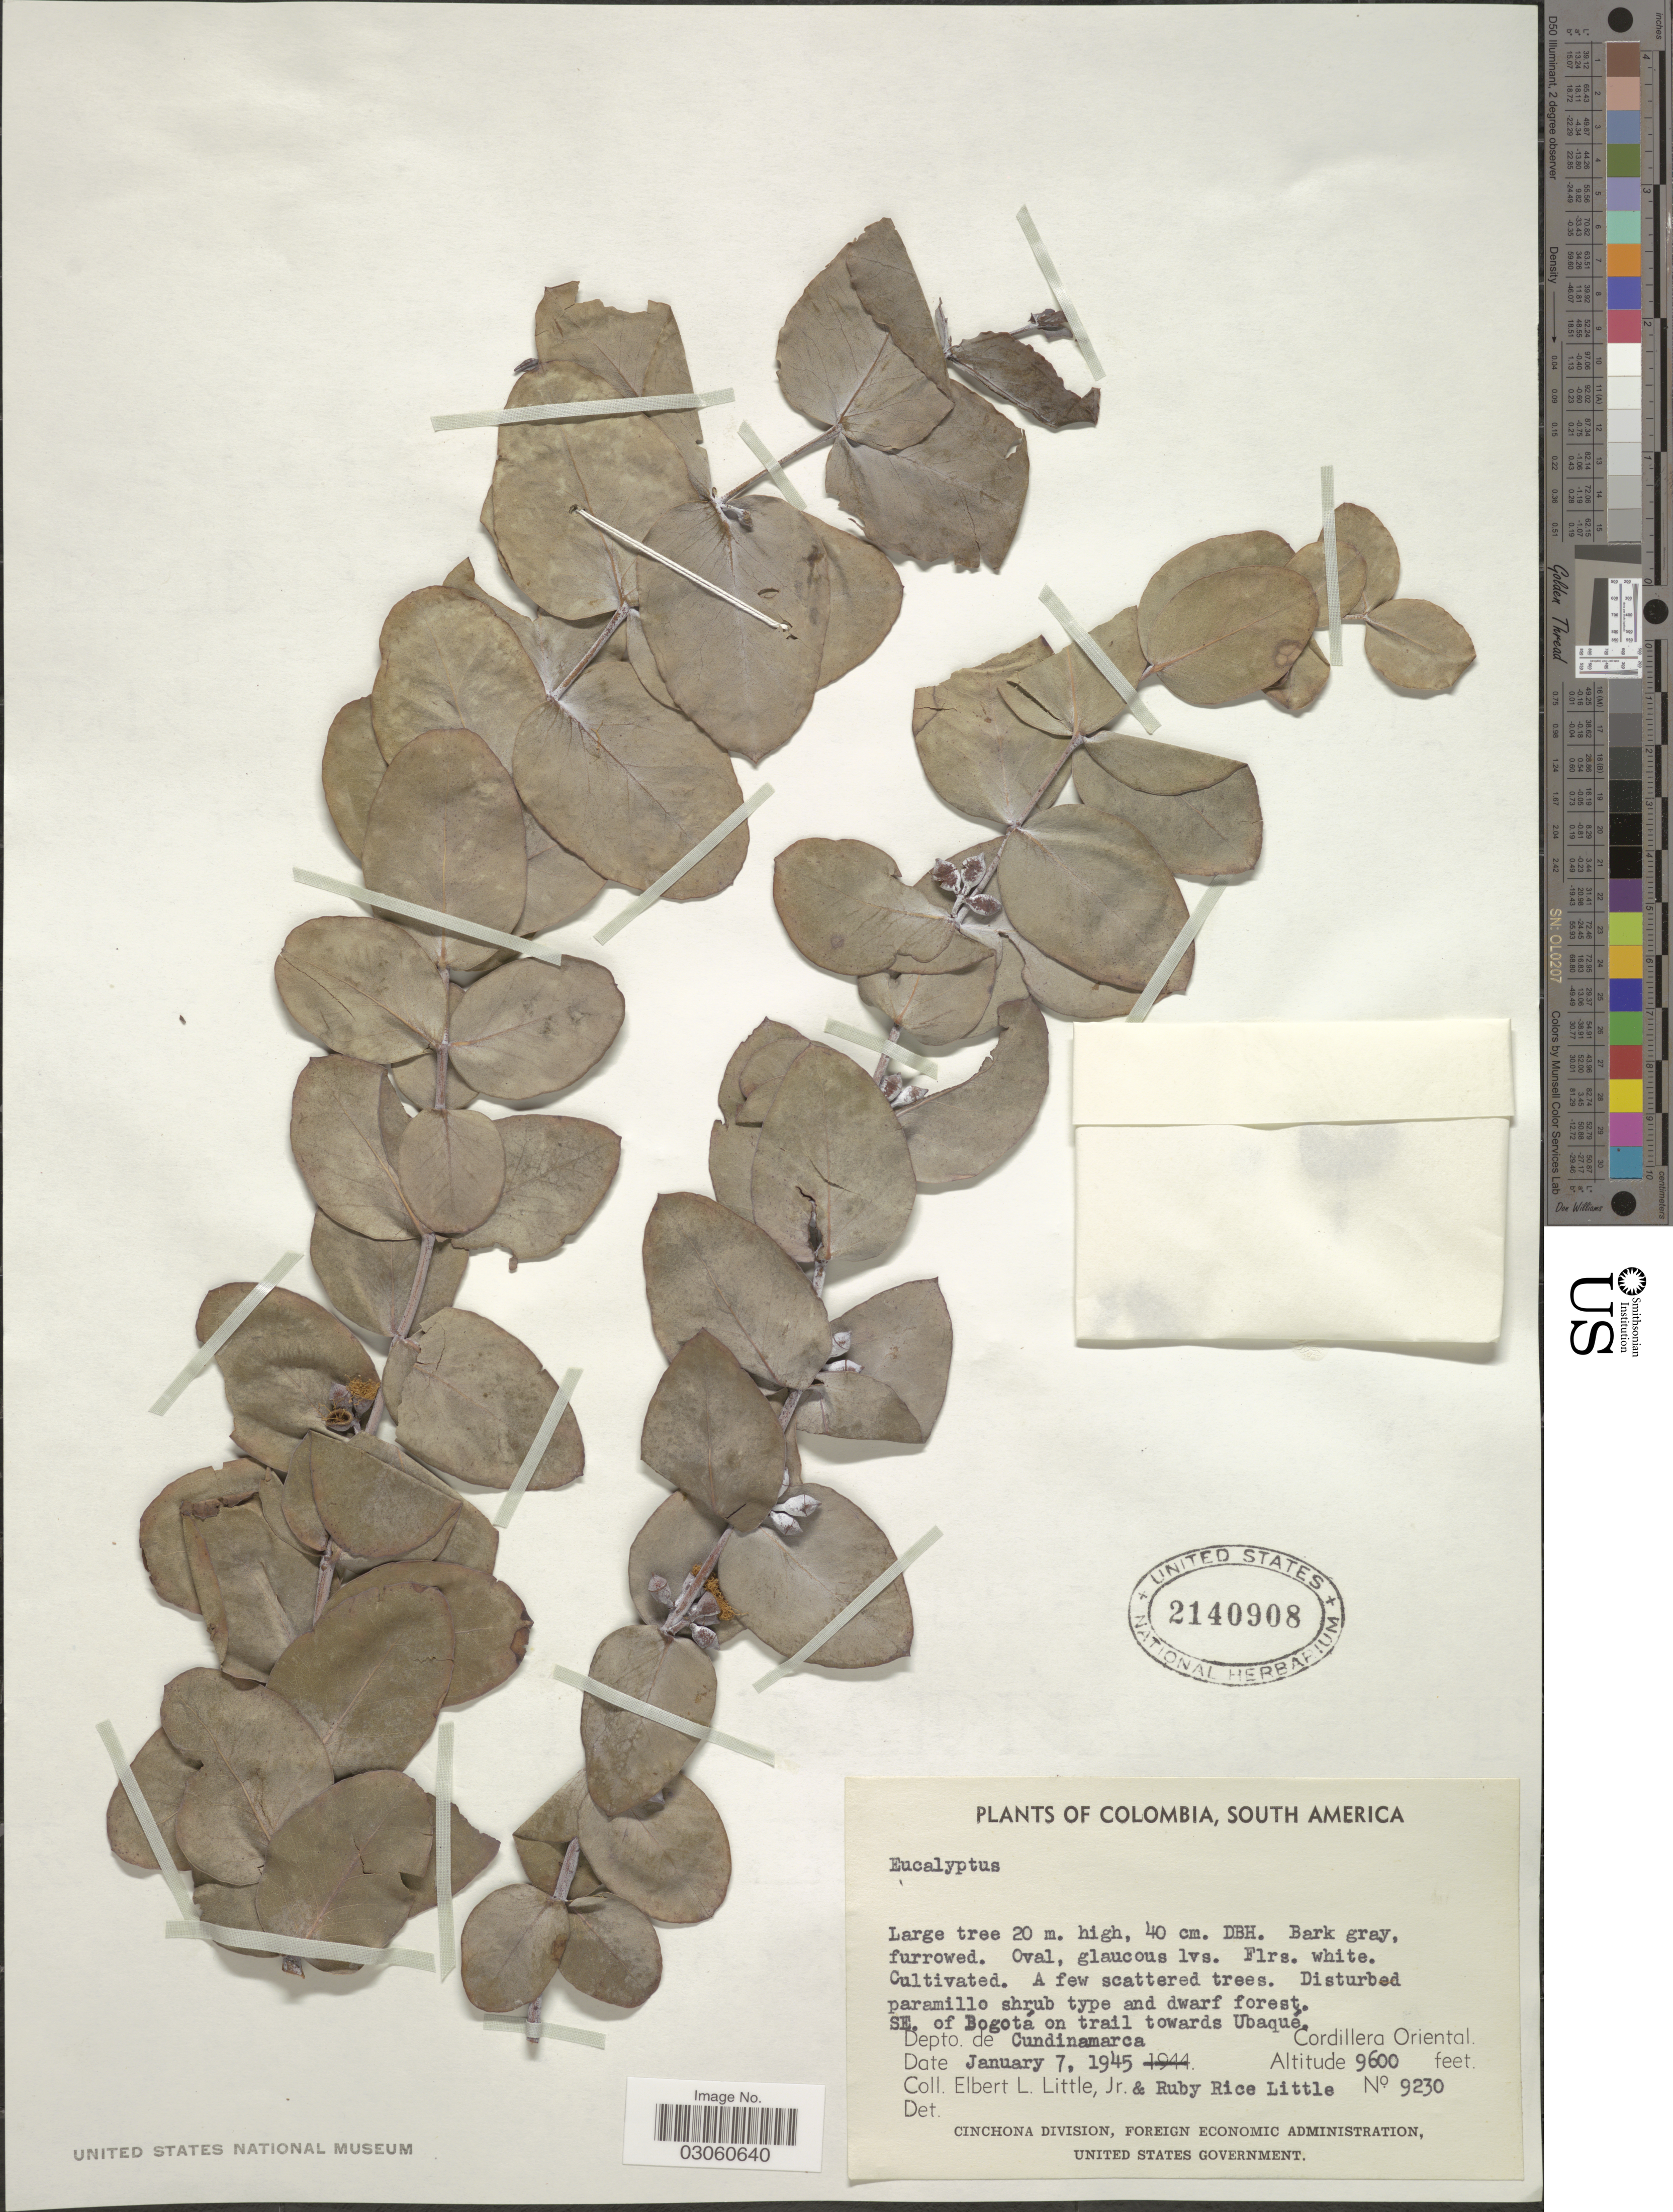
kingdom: Plantae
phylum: Tracheophyta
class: Magnoliopsida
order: Myrtales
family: Myrtaceae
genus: Eucalyptus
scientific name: Eucalyptus sp.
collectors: E. L. Little & R. R. Little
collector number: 9230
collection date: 1945-01-07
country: Colombia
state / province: Cundinamarca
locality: SE. of Bogotá on trail towards Ubaqué. Depto. de Cundinamarca, Cordillera Oriental.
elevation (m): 2926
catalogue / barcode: US 2140908